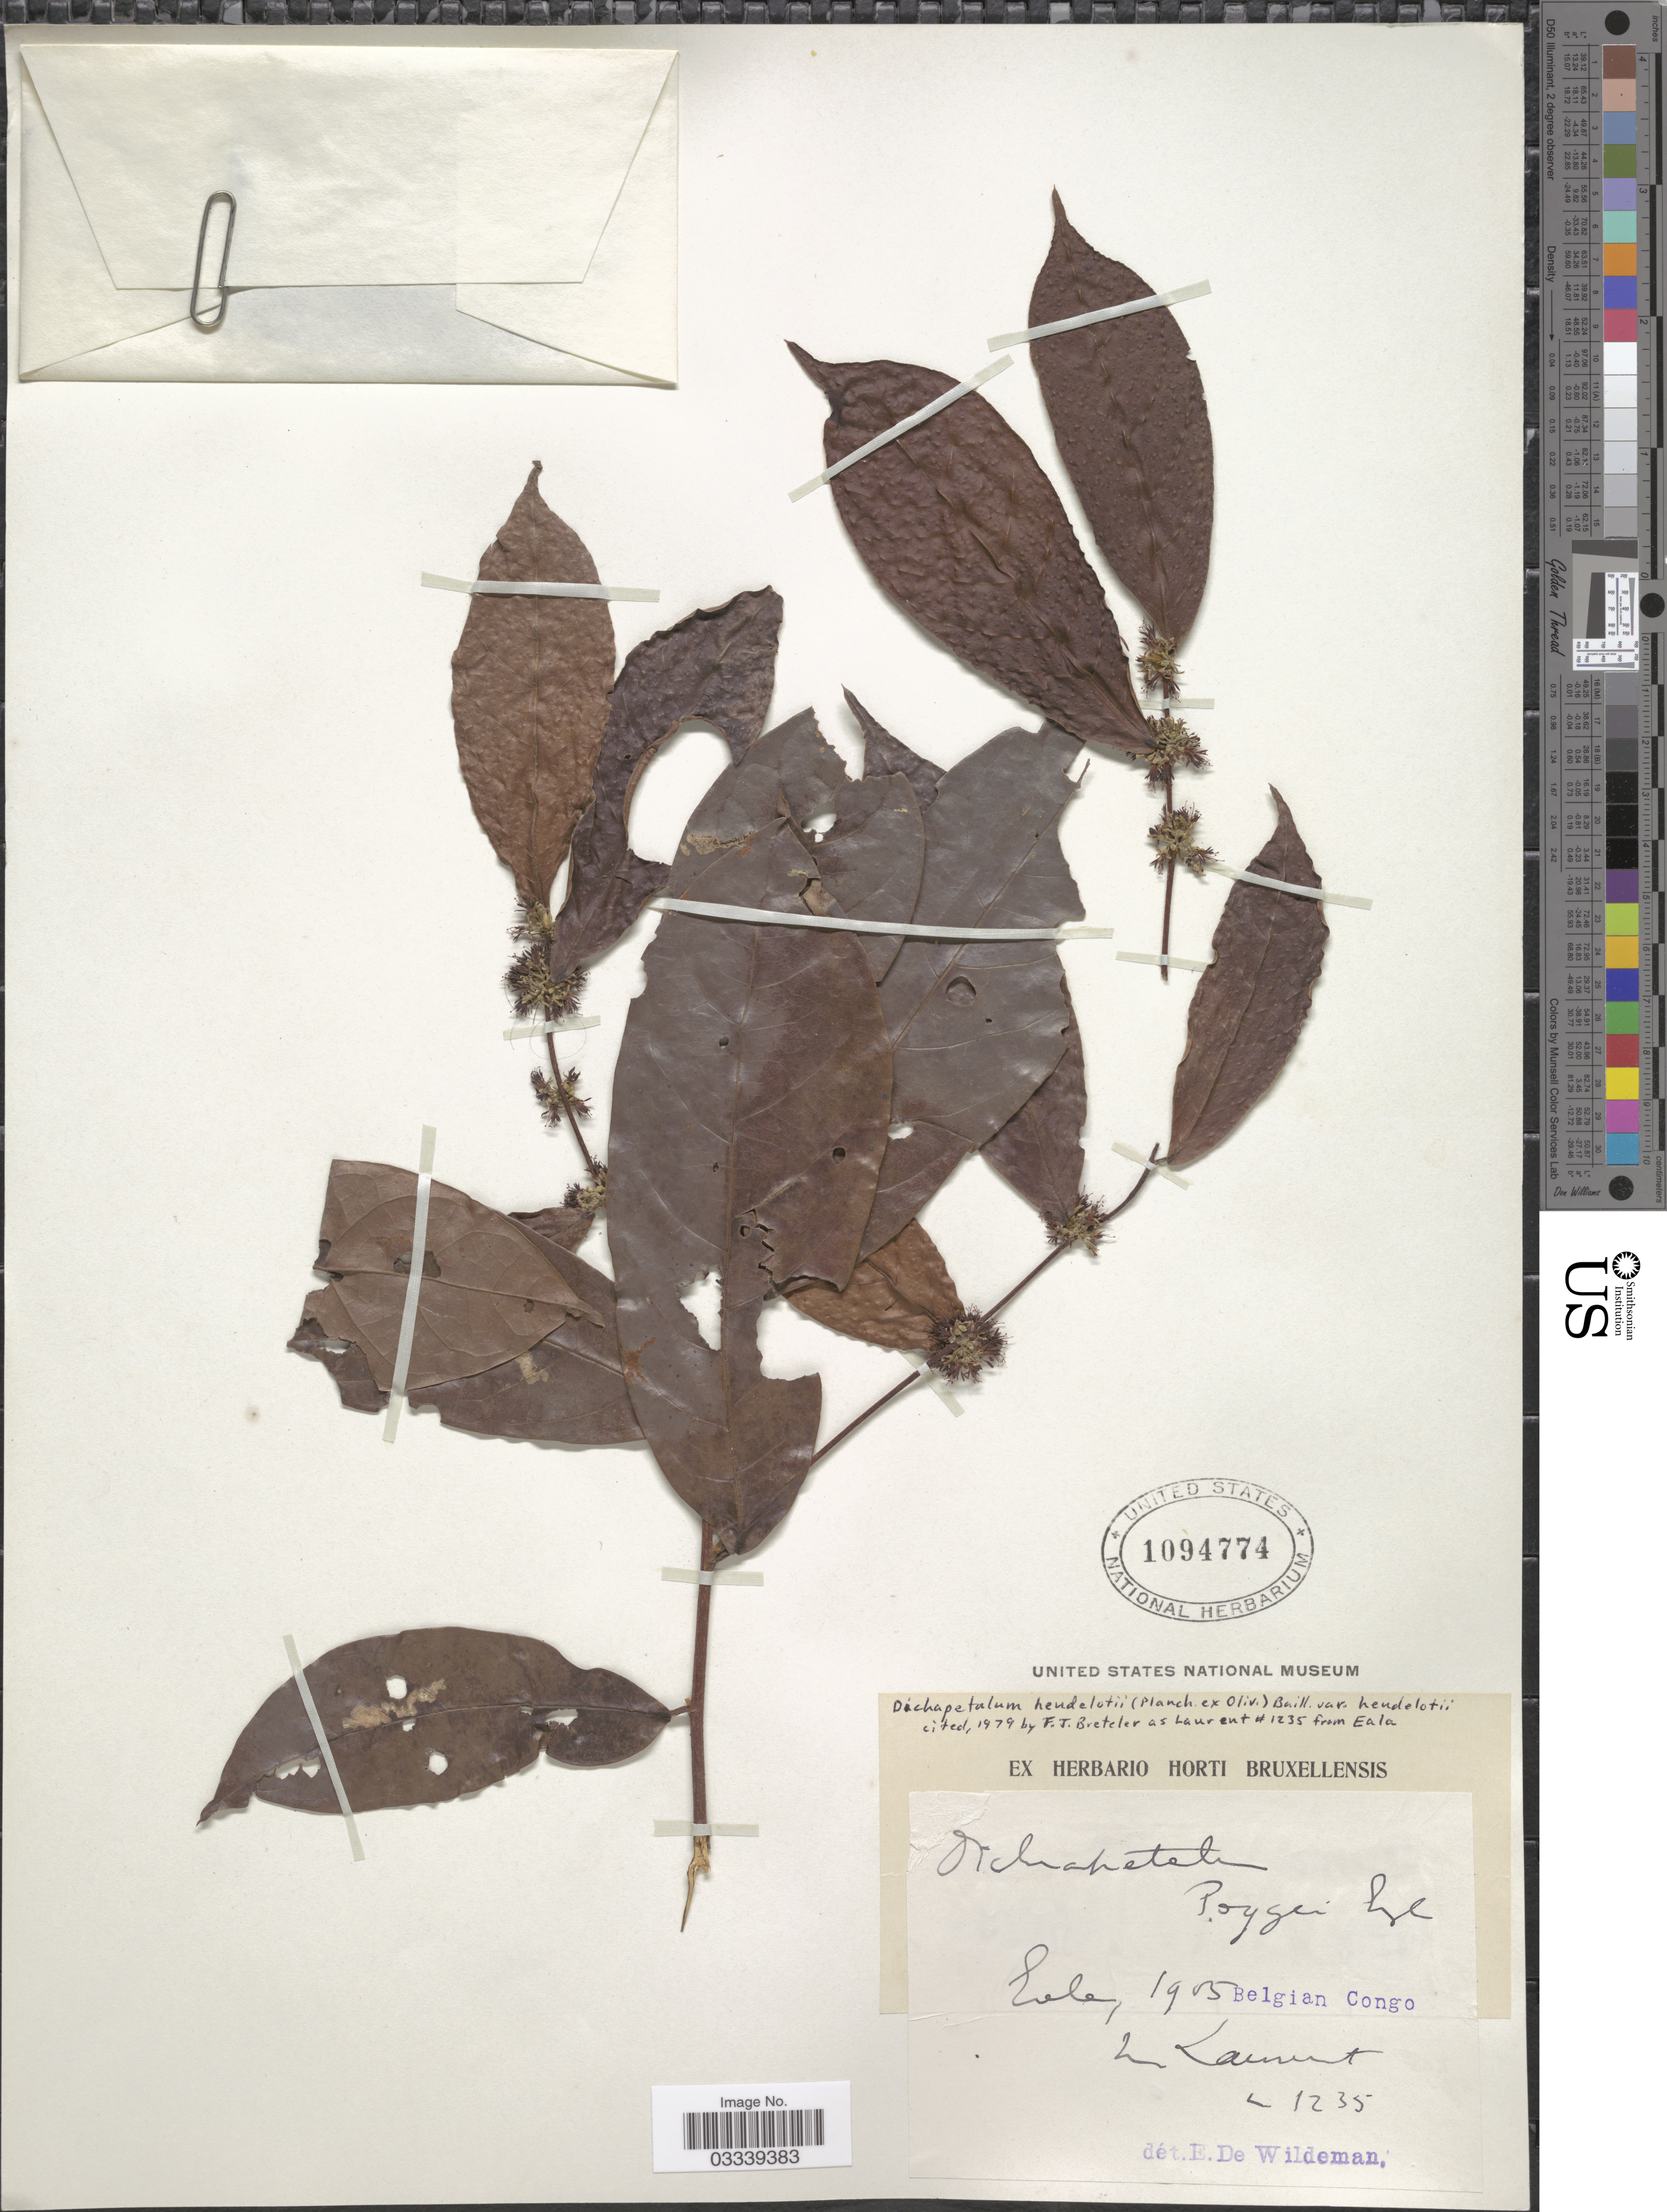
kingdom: Plantae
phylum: Tracheophyta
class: Magnoliopsida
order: Malpighiales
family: Dichapetalaceae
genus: Dichapetalum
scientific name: Dichapetalum heudelotii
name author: (Planch. ex Oliv.) Baill.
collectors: ex herb. Horti Bruxellensis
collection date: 1905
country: Congo, Democratic Republic of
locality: Eala, Belgian Congo [illegible text] Lamut[interpreted].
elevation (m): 1235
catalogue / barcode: US 1094774